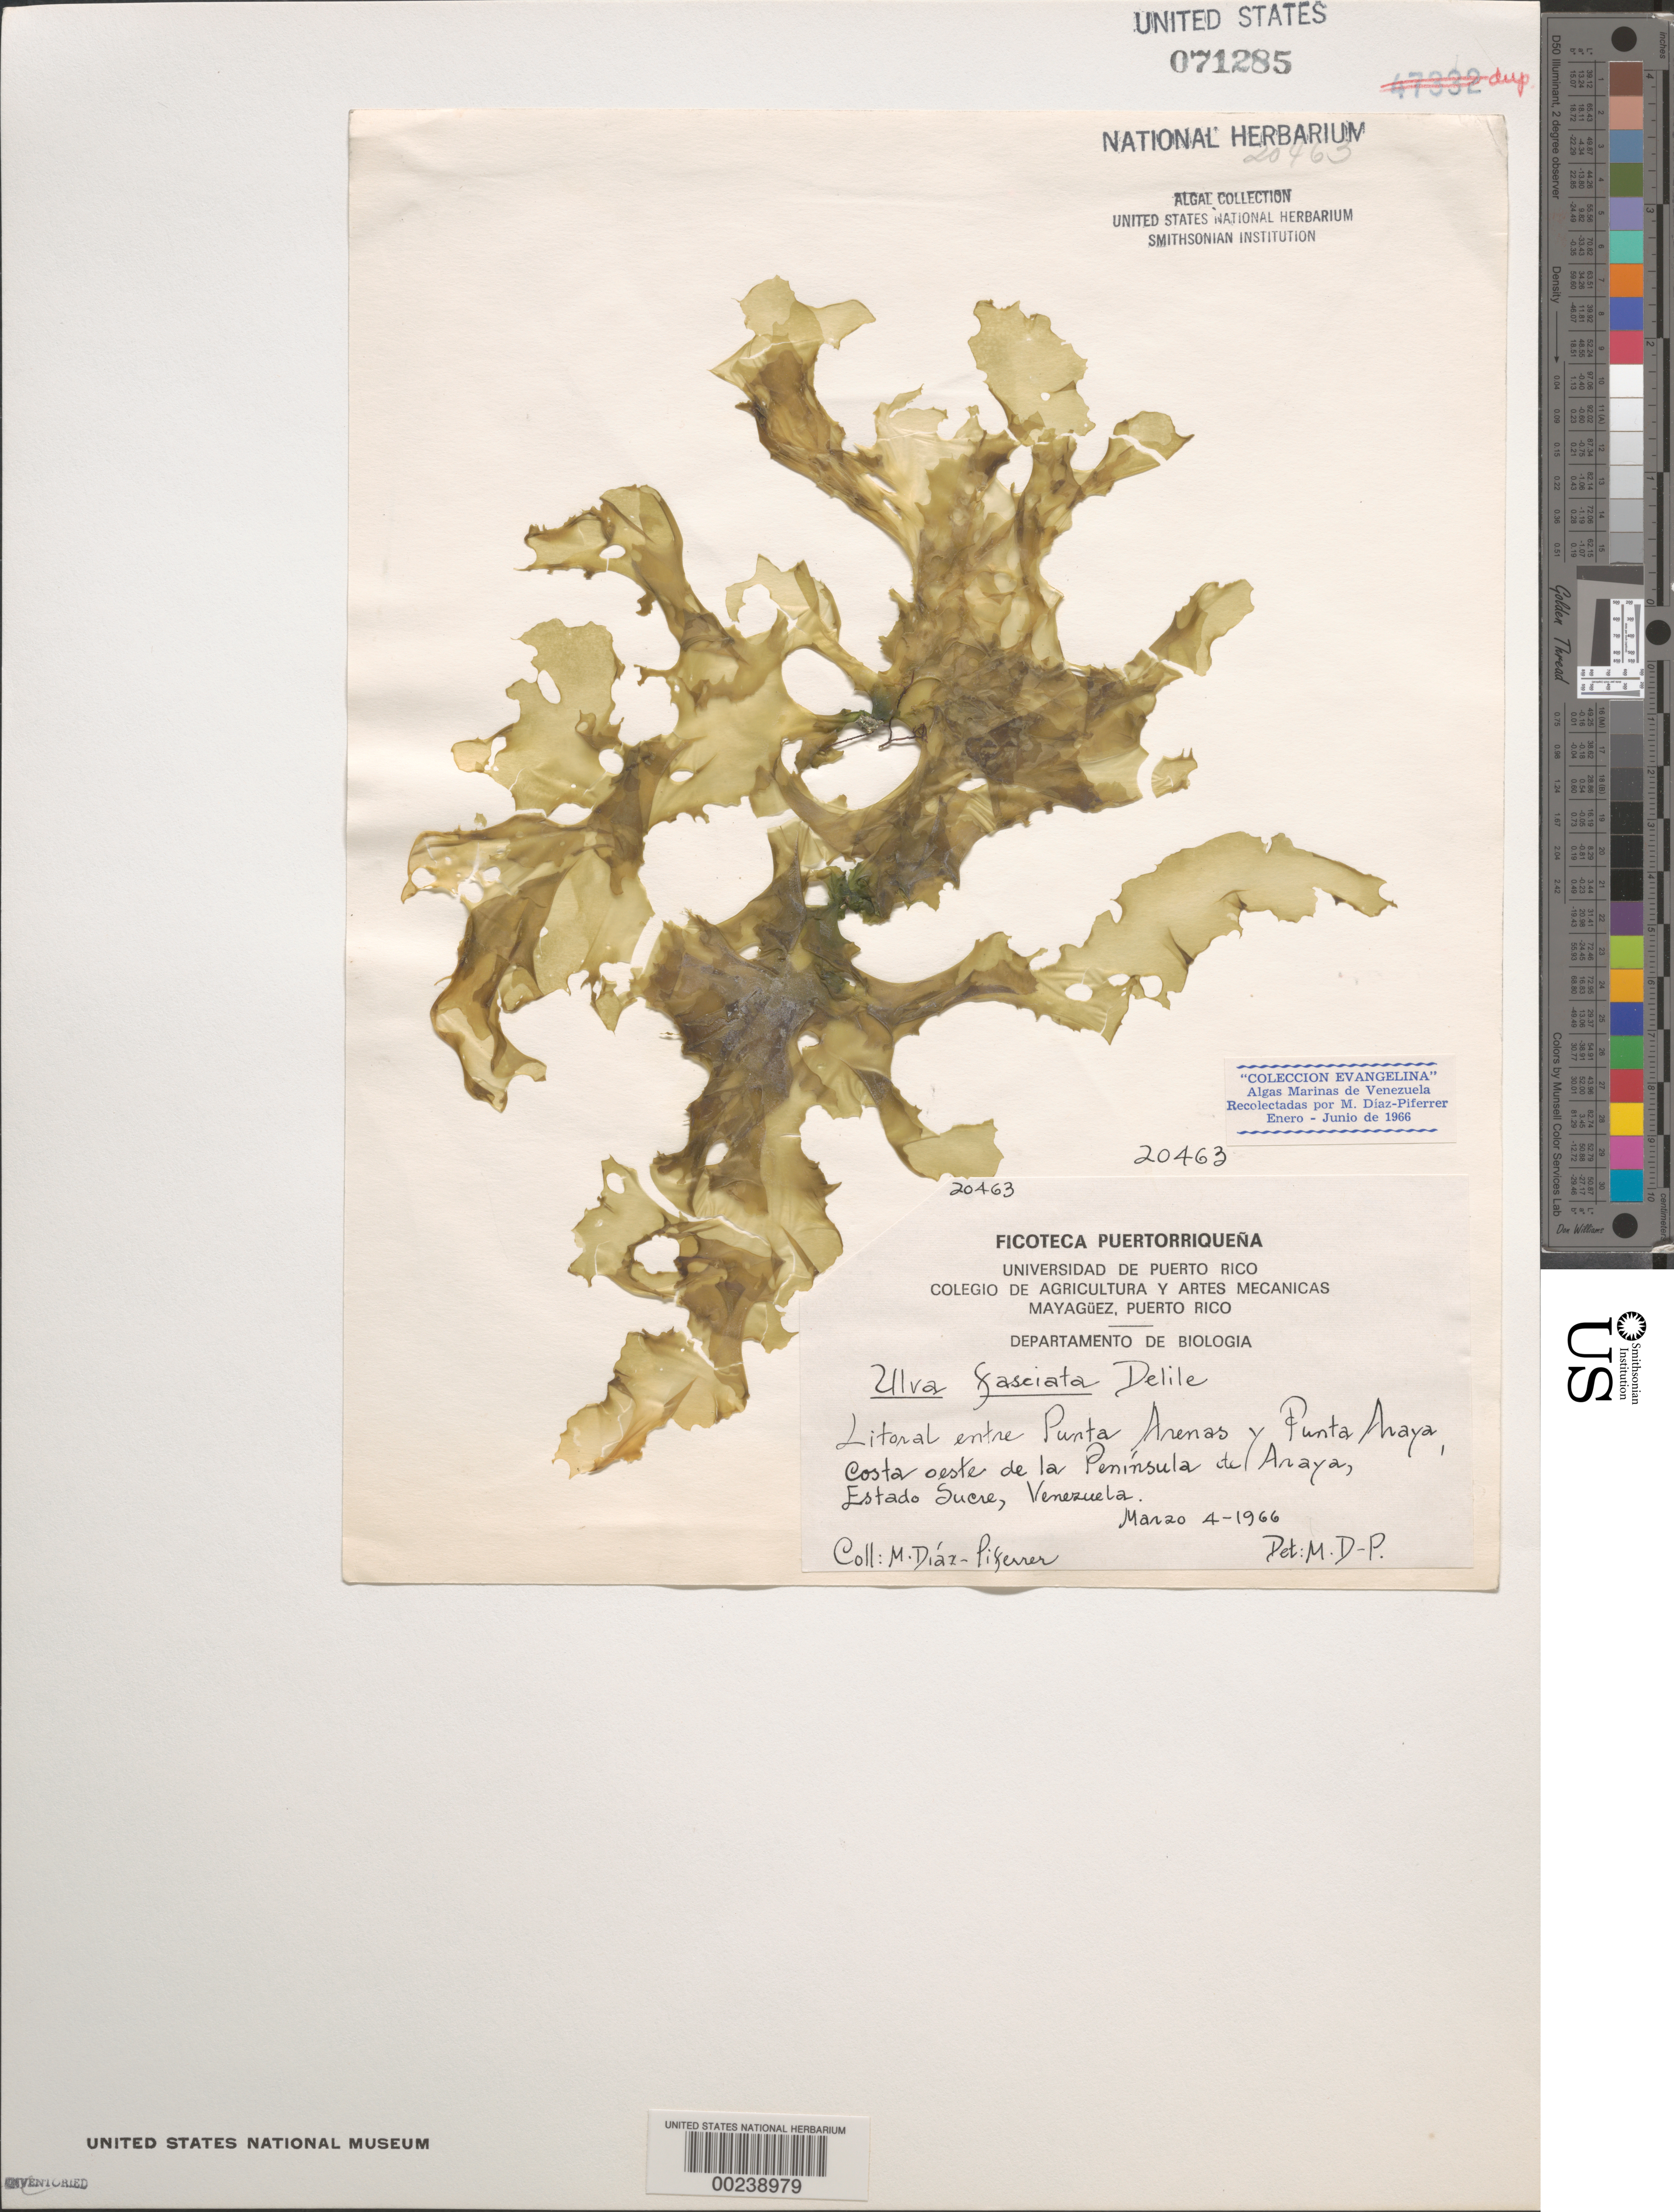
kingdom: Plantae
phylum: Chlorophyta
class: Ulvophyceae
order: Ulvales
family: Ulvaceae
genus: Ulva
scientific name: Ulva lactuca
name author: L.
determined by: Algae name updating Project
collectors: M. Diaz-Piferrer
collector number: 20463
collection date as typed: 04 Mar 1966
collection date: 1966-03-04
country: Venezuela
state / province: Sucre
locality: Peninsula de Araya, between Punta Arenas and Punta Araya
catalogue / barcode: US 71285